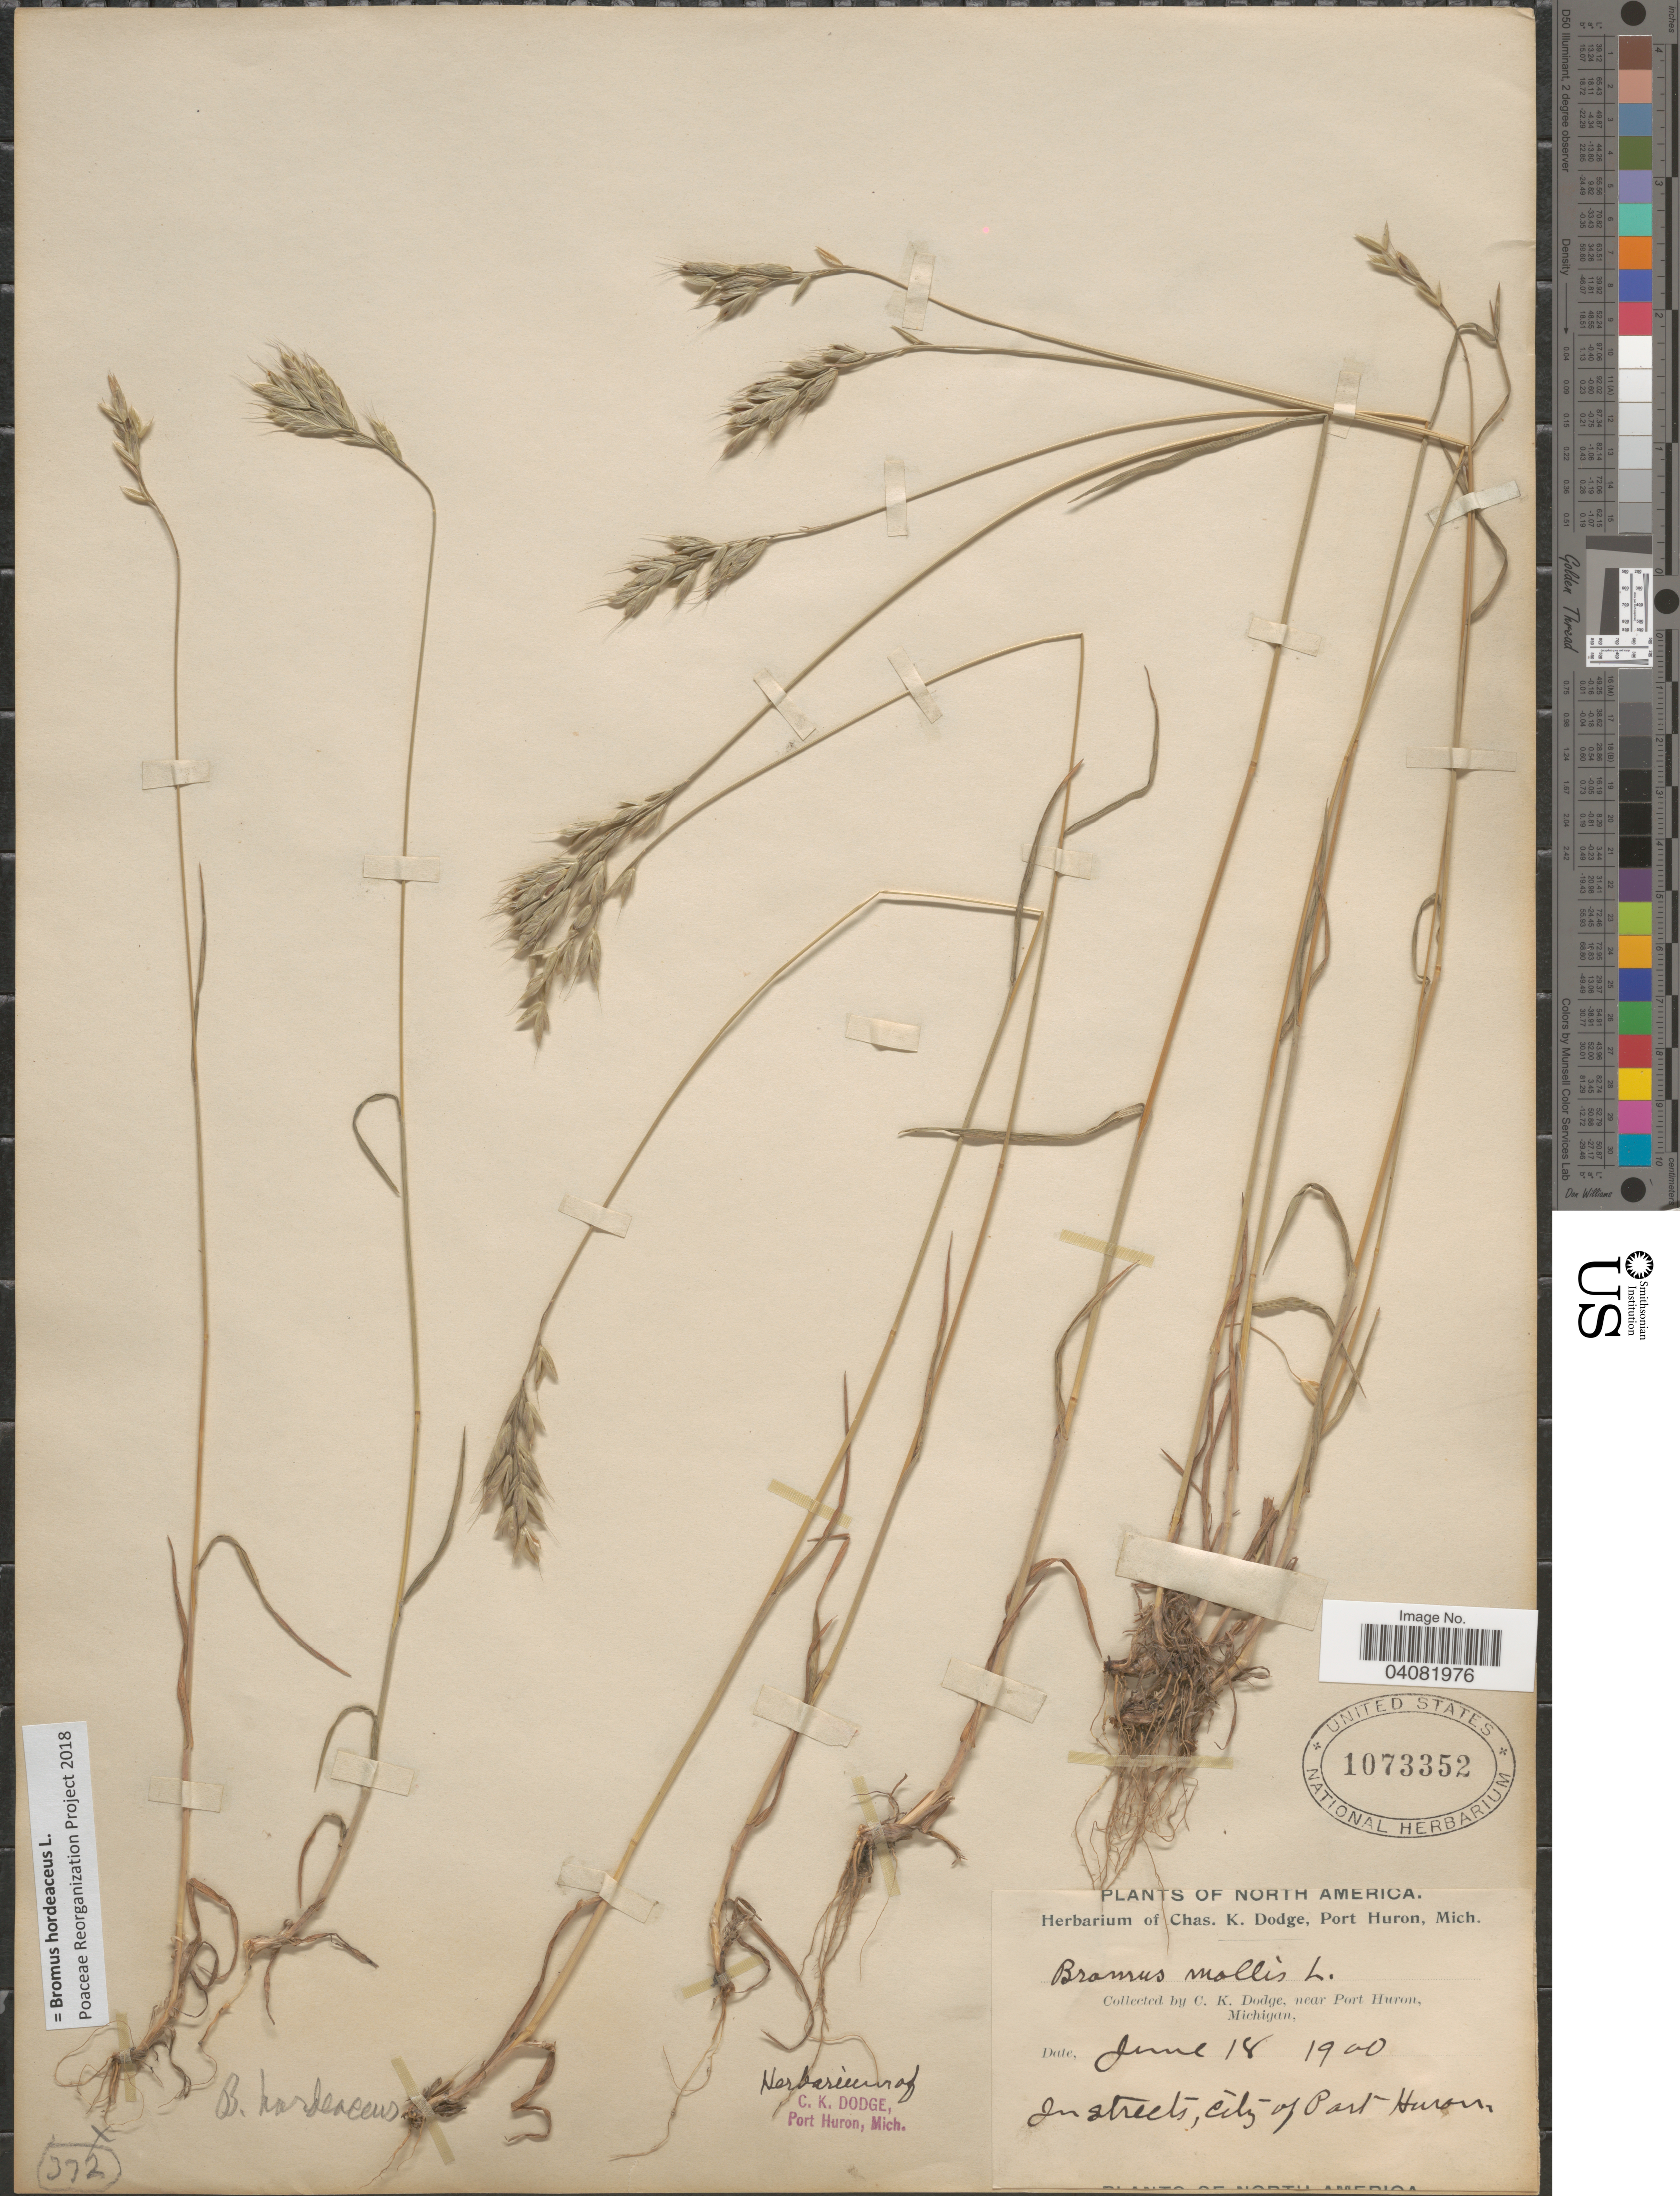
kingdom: Plantae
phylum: Tracheophyta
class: Liliopsida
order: Poales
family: Poaceae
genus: Bromus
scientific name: Bromus hordeaceus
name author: L.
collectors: C. K. Dodge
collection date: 1900-06-18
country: United States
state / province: Michigan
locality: Near Port Huron. In streets, city of Port Huron.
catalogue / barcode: US 1073352